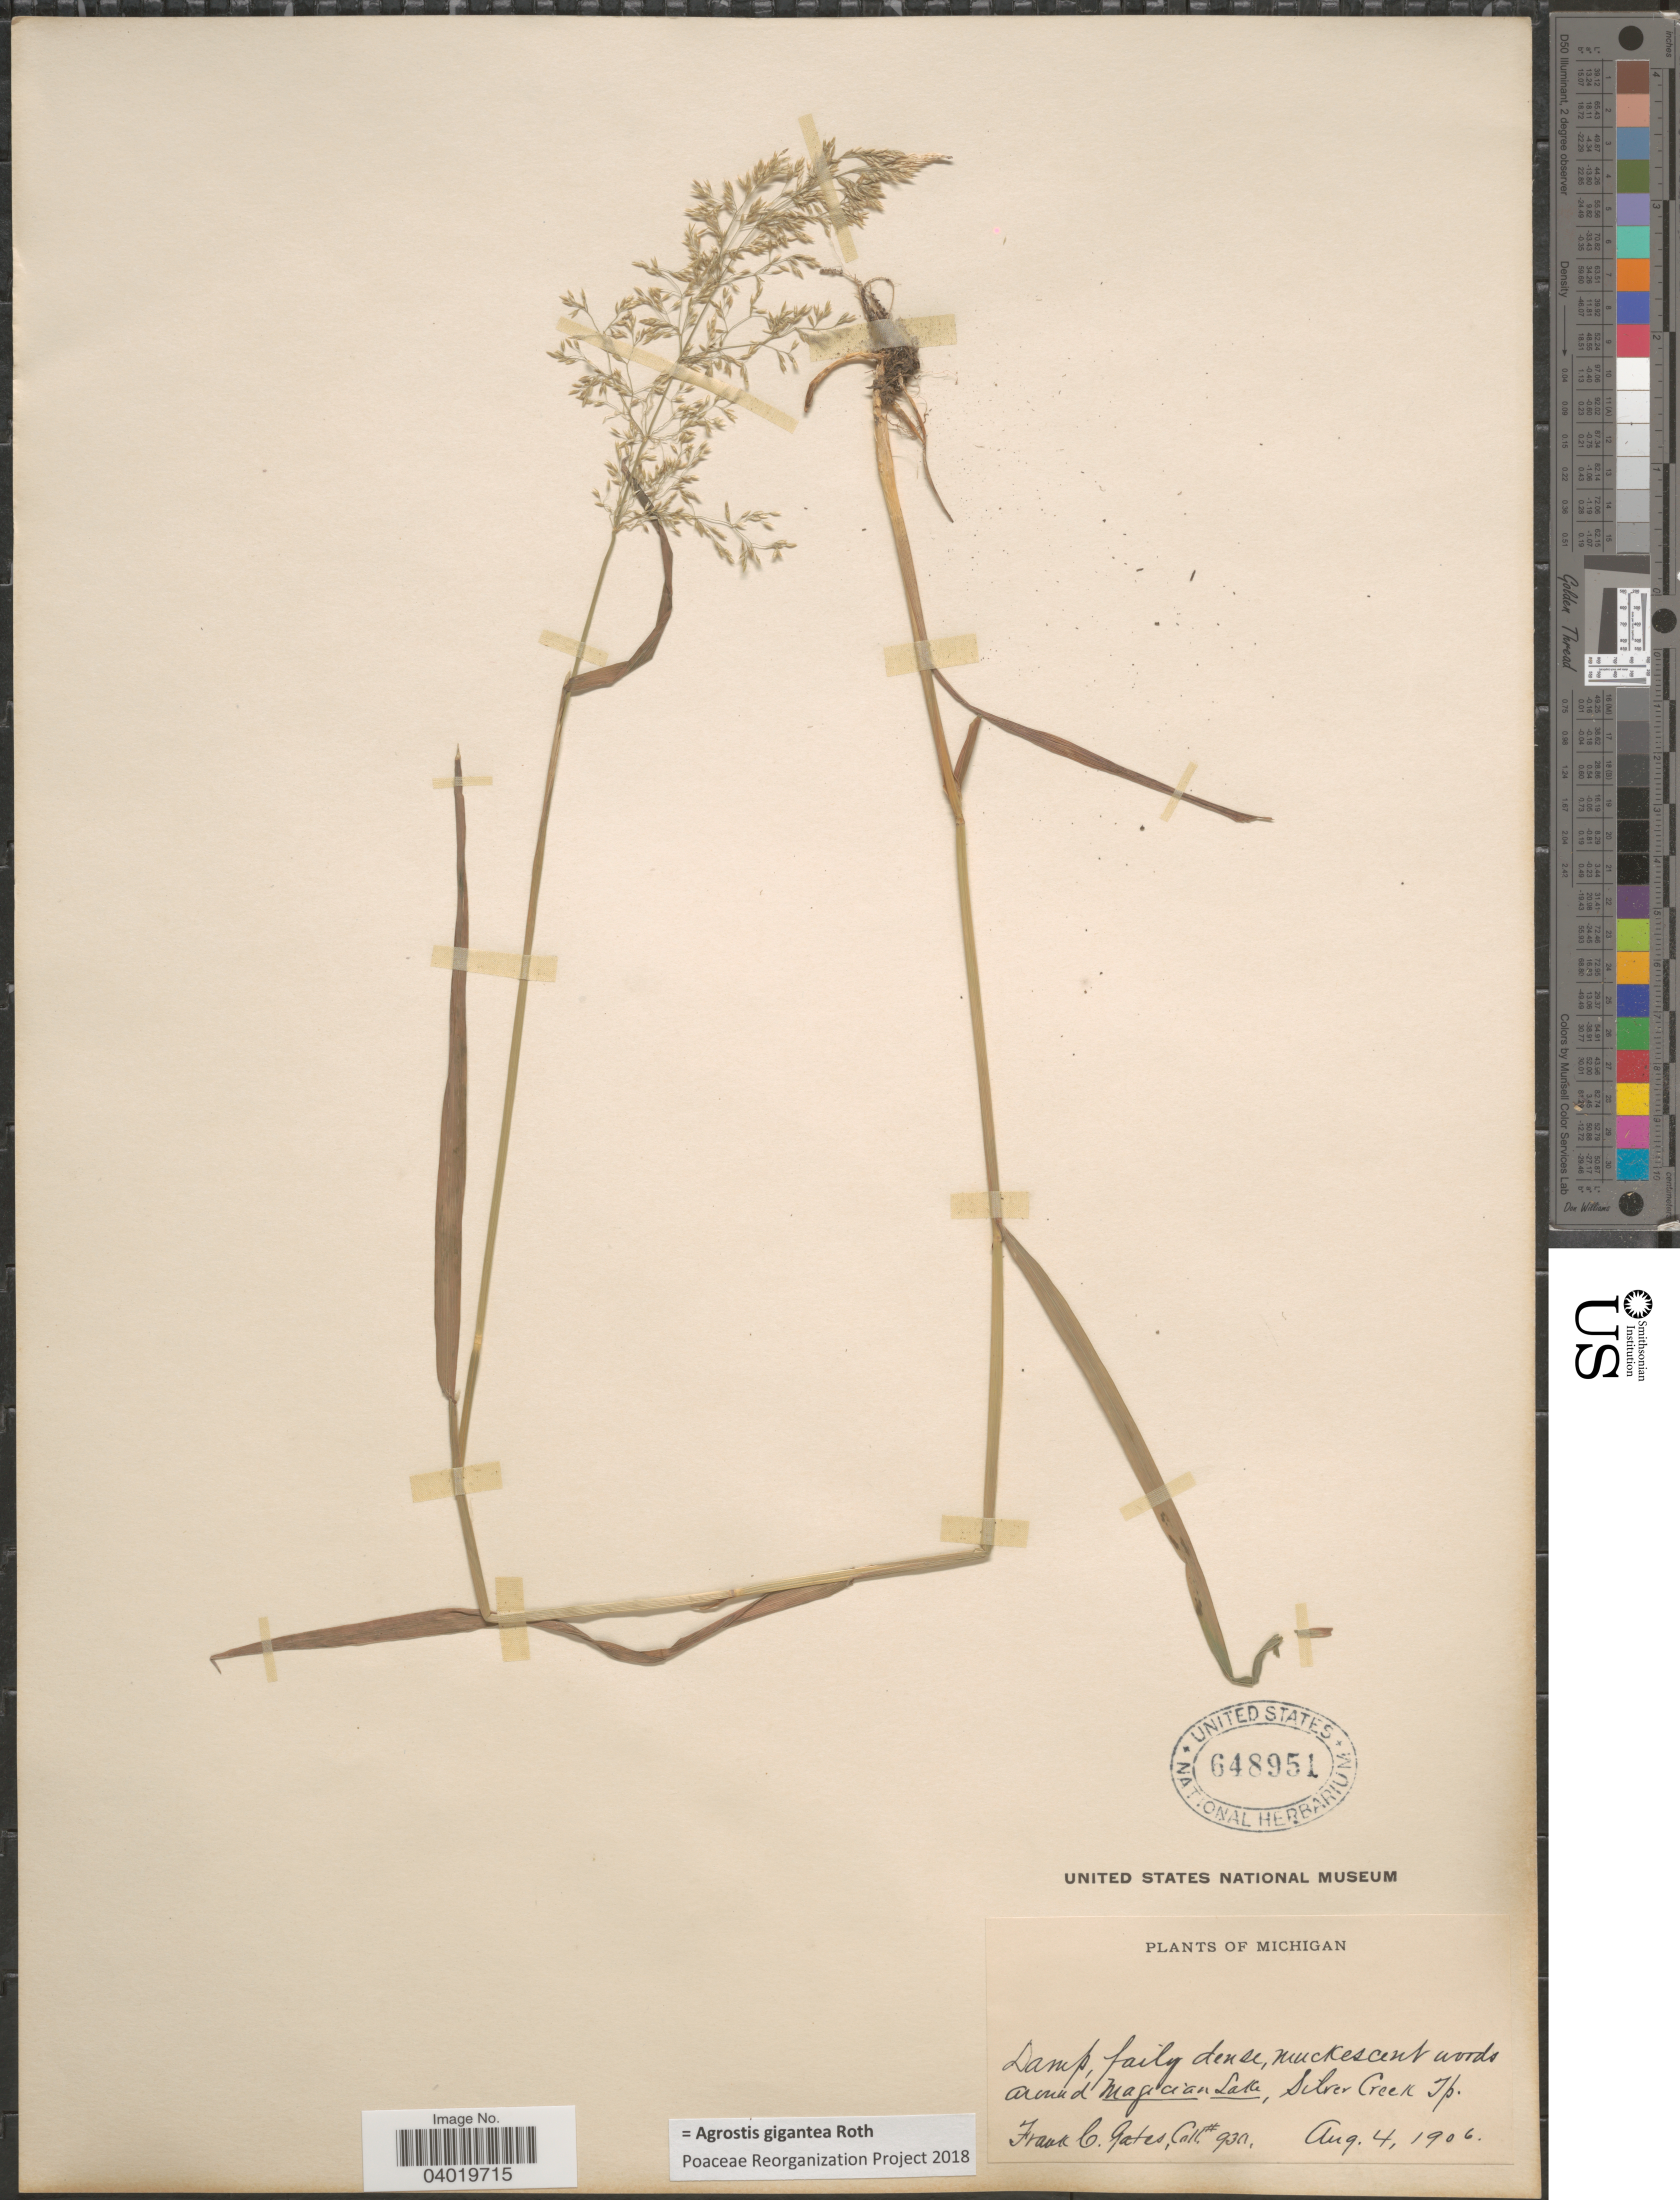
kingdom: Plantae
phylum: Tracheophyta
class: Liliopsida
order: Poales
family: Poaceae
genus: Agrostis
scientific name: Agrostis gigantea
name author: Roth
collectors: F. C. Gates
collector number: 93a*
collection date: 1906-08-04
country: United States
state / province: Michigan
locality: Silver Creek Tp.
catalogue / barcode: US 648951